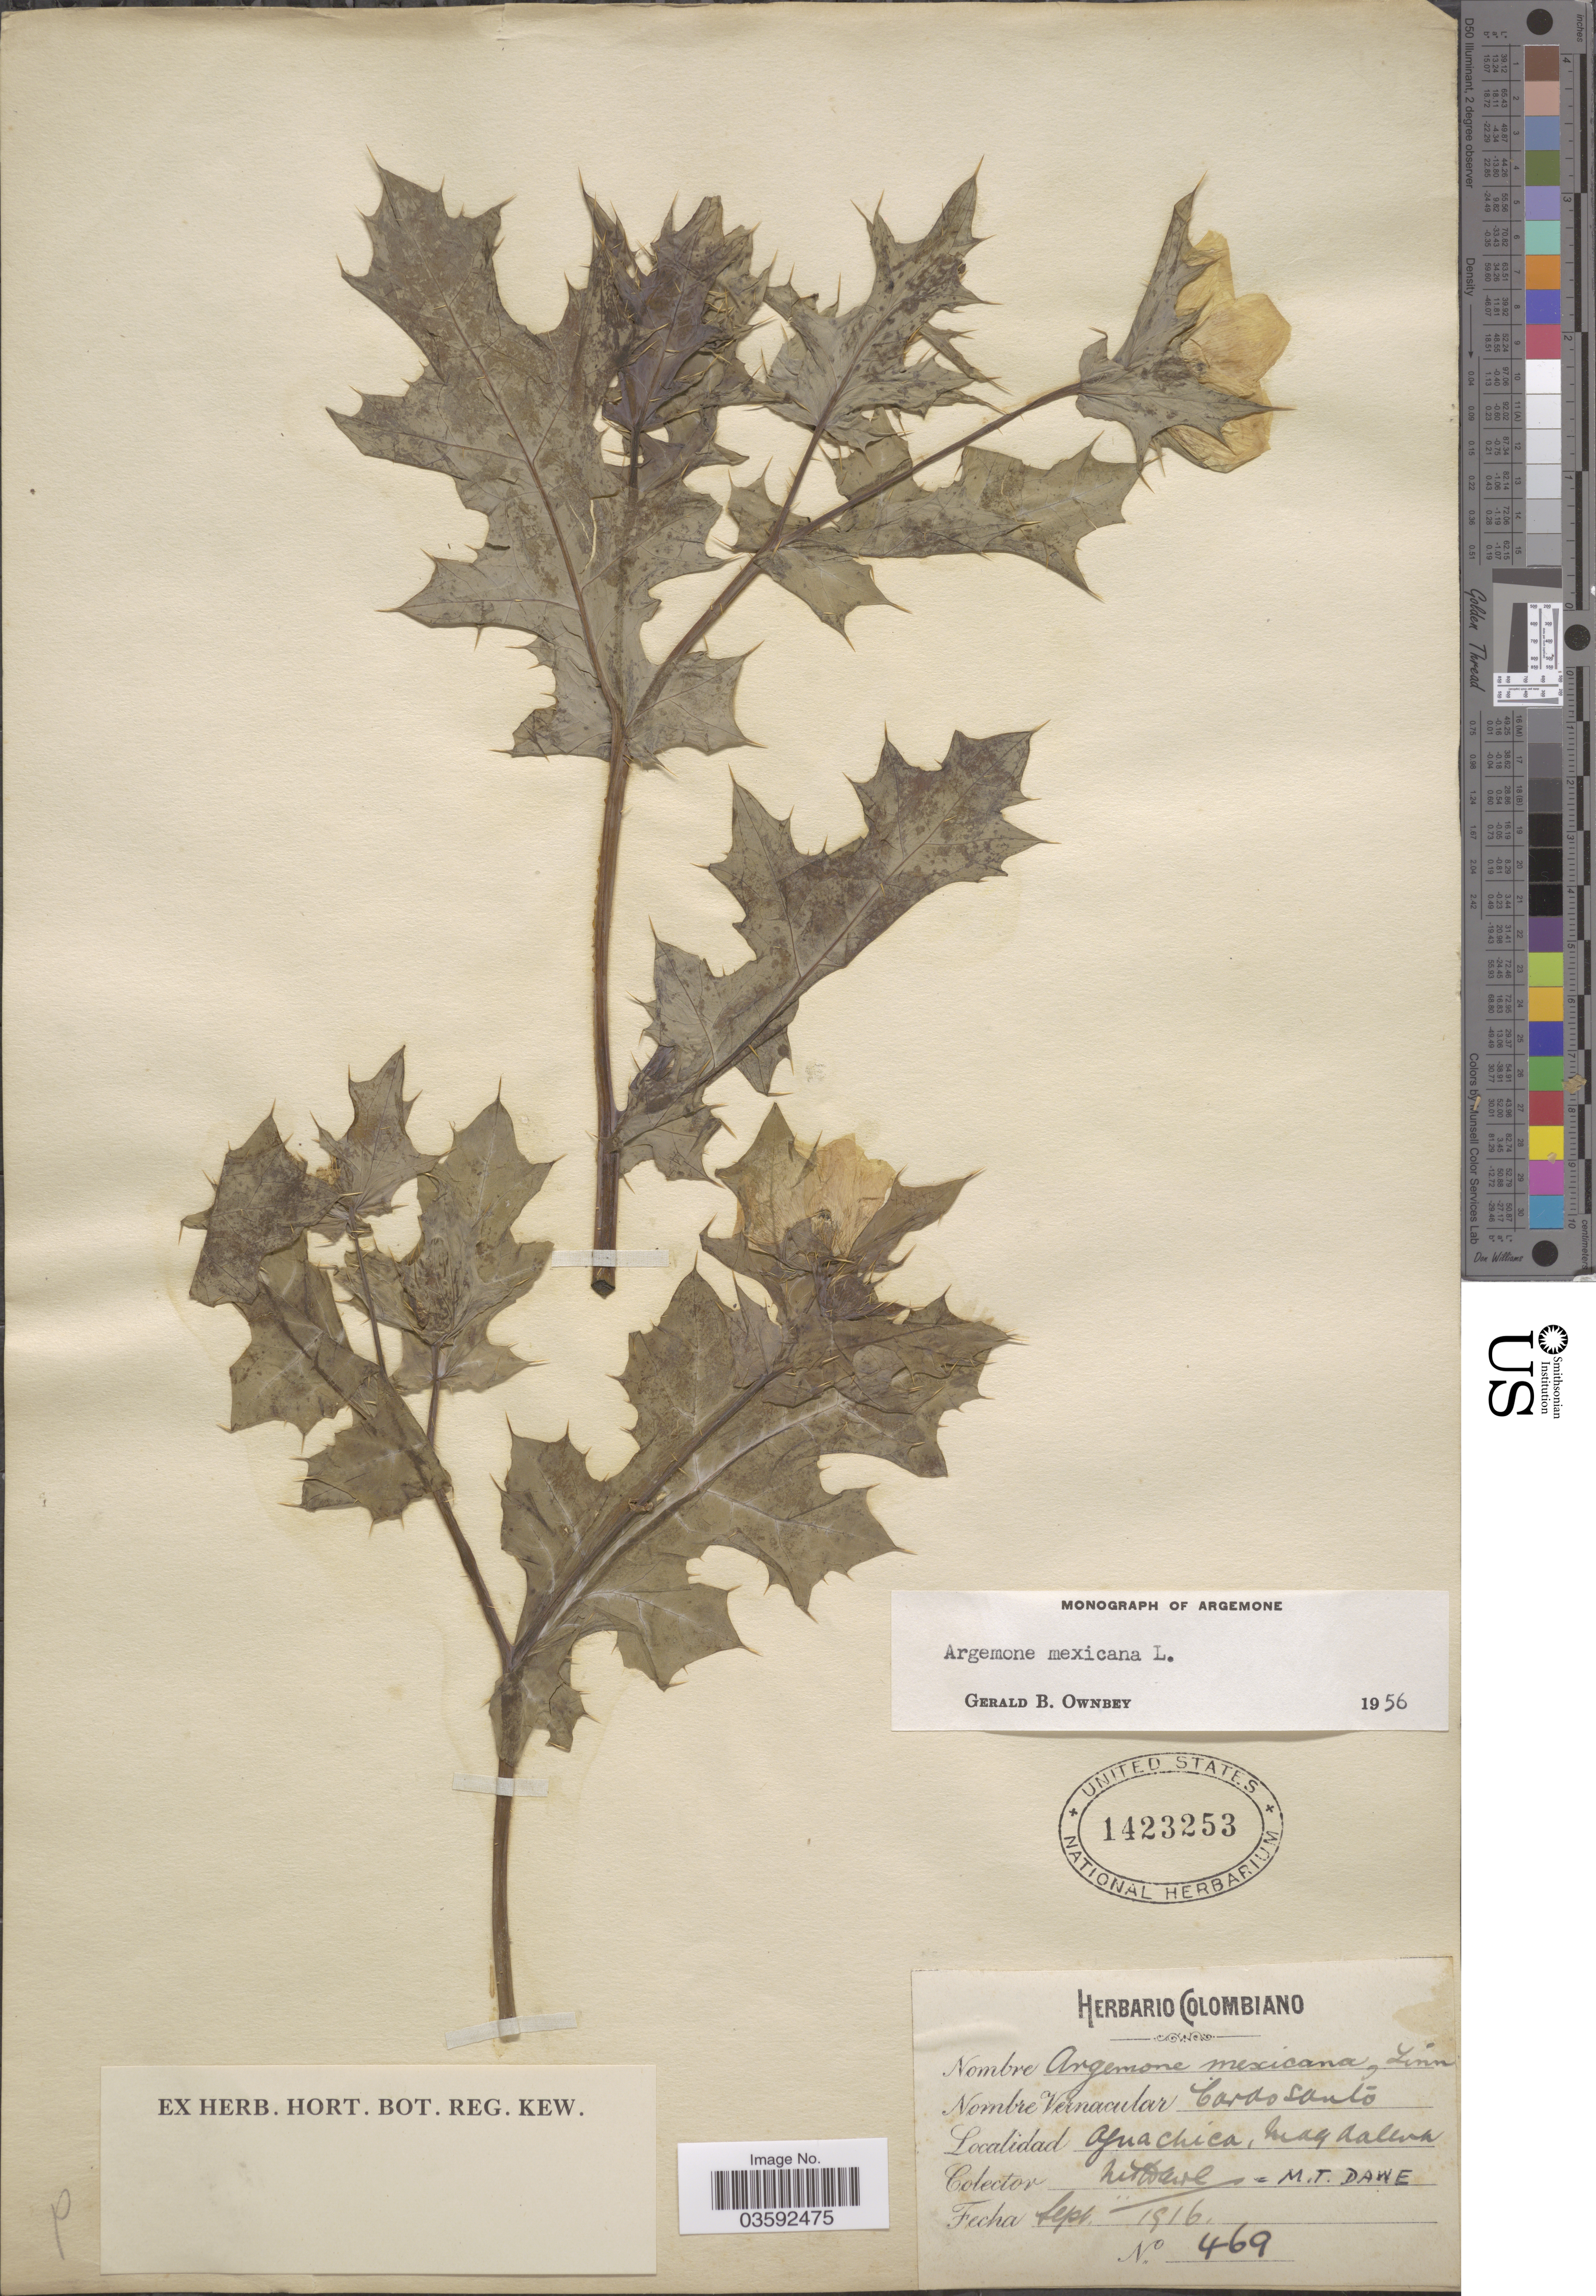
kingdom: Plantae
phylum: Tracheophyta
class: Magnoliopsida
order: Ranunculales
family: Papaveraceae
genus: Argemone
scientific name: Argemone mexicana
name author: L.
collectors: M. T. Dawe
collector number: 469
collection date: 1916-09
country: Colombia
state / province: Magdalena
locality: Aguachica.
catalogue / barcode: US 1423253